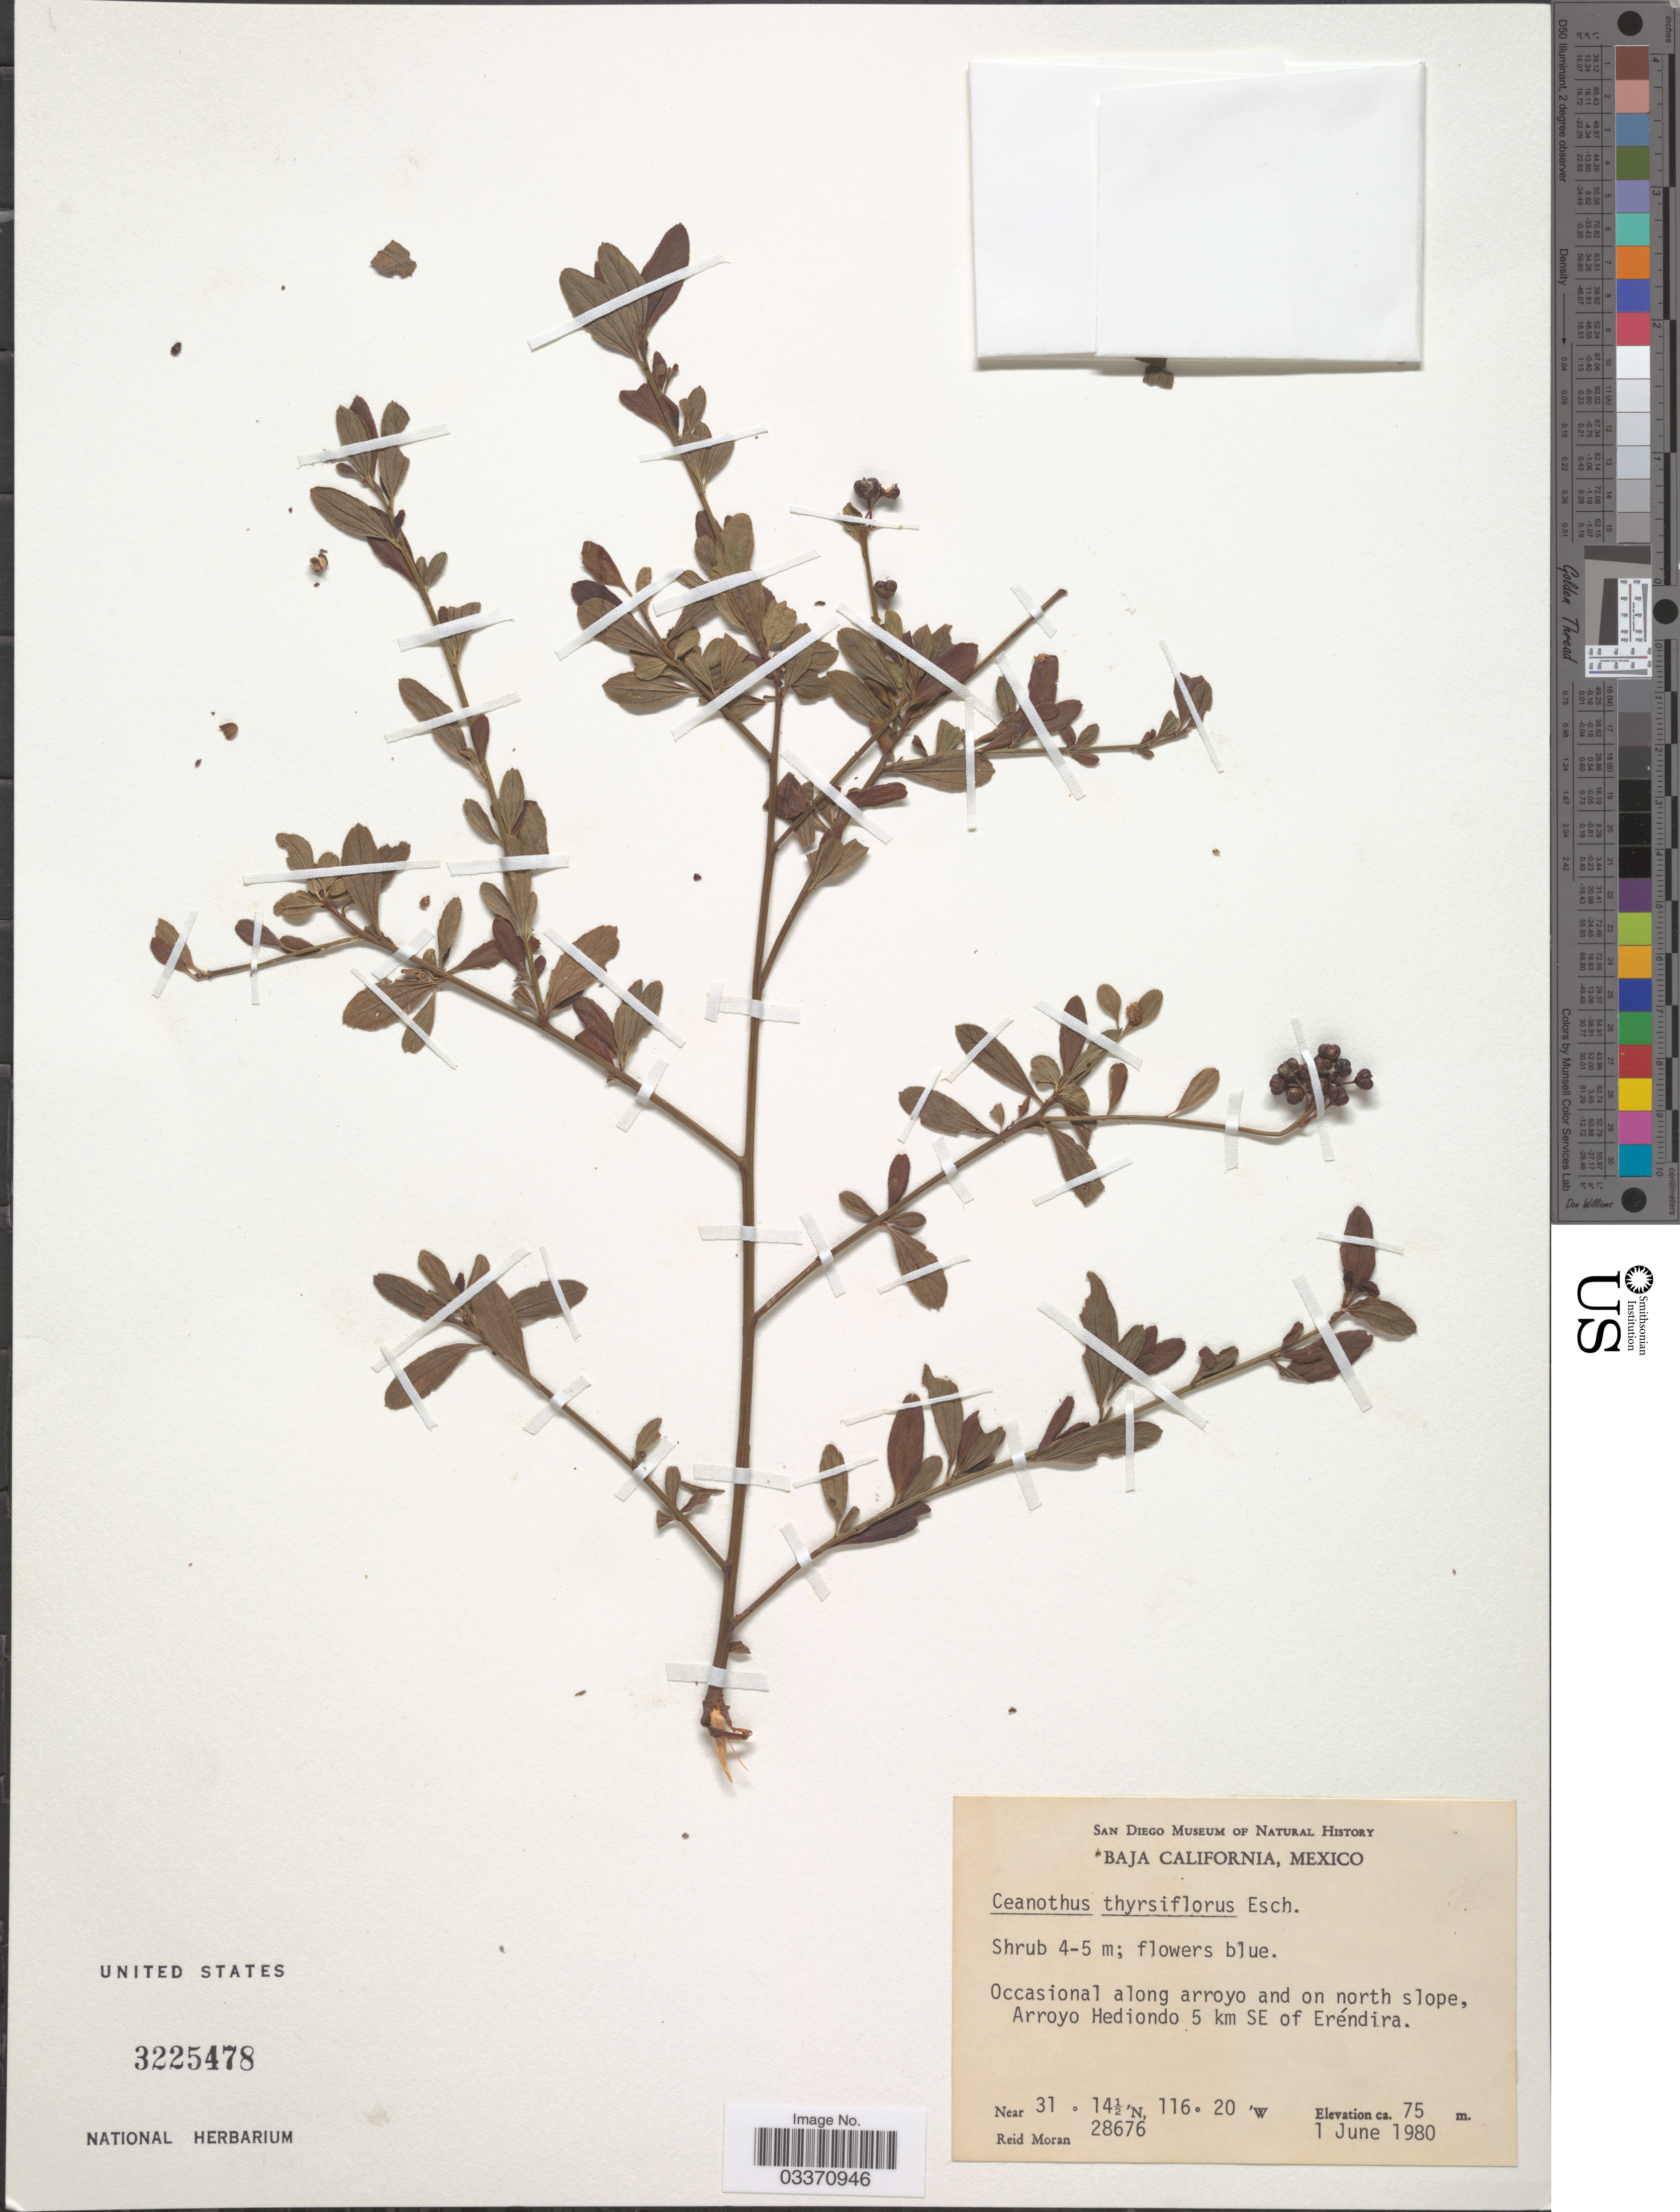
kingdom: Plantae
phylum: Tracheophyta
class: Magnoliopsida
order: Rosales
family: Rhamnaceae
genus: Ceanothus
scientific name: Ceanothus thyrsiflorus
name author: Eschsch.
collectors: R. Moran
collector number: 28676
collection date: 1980-06-01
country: Mexico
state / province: Baja California Norte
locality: Occasional along arroyo and on north slope, Arroyo Hediondo 5 km SE of Eréndira.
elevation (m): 75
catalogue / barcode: US 3225478